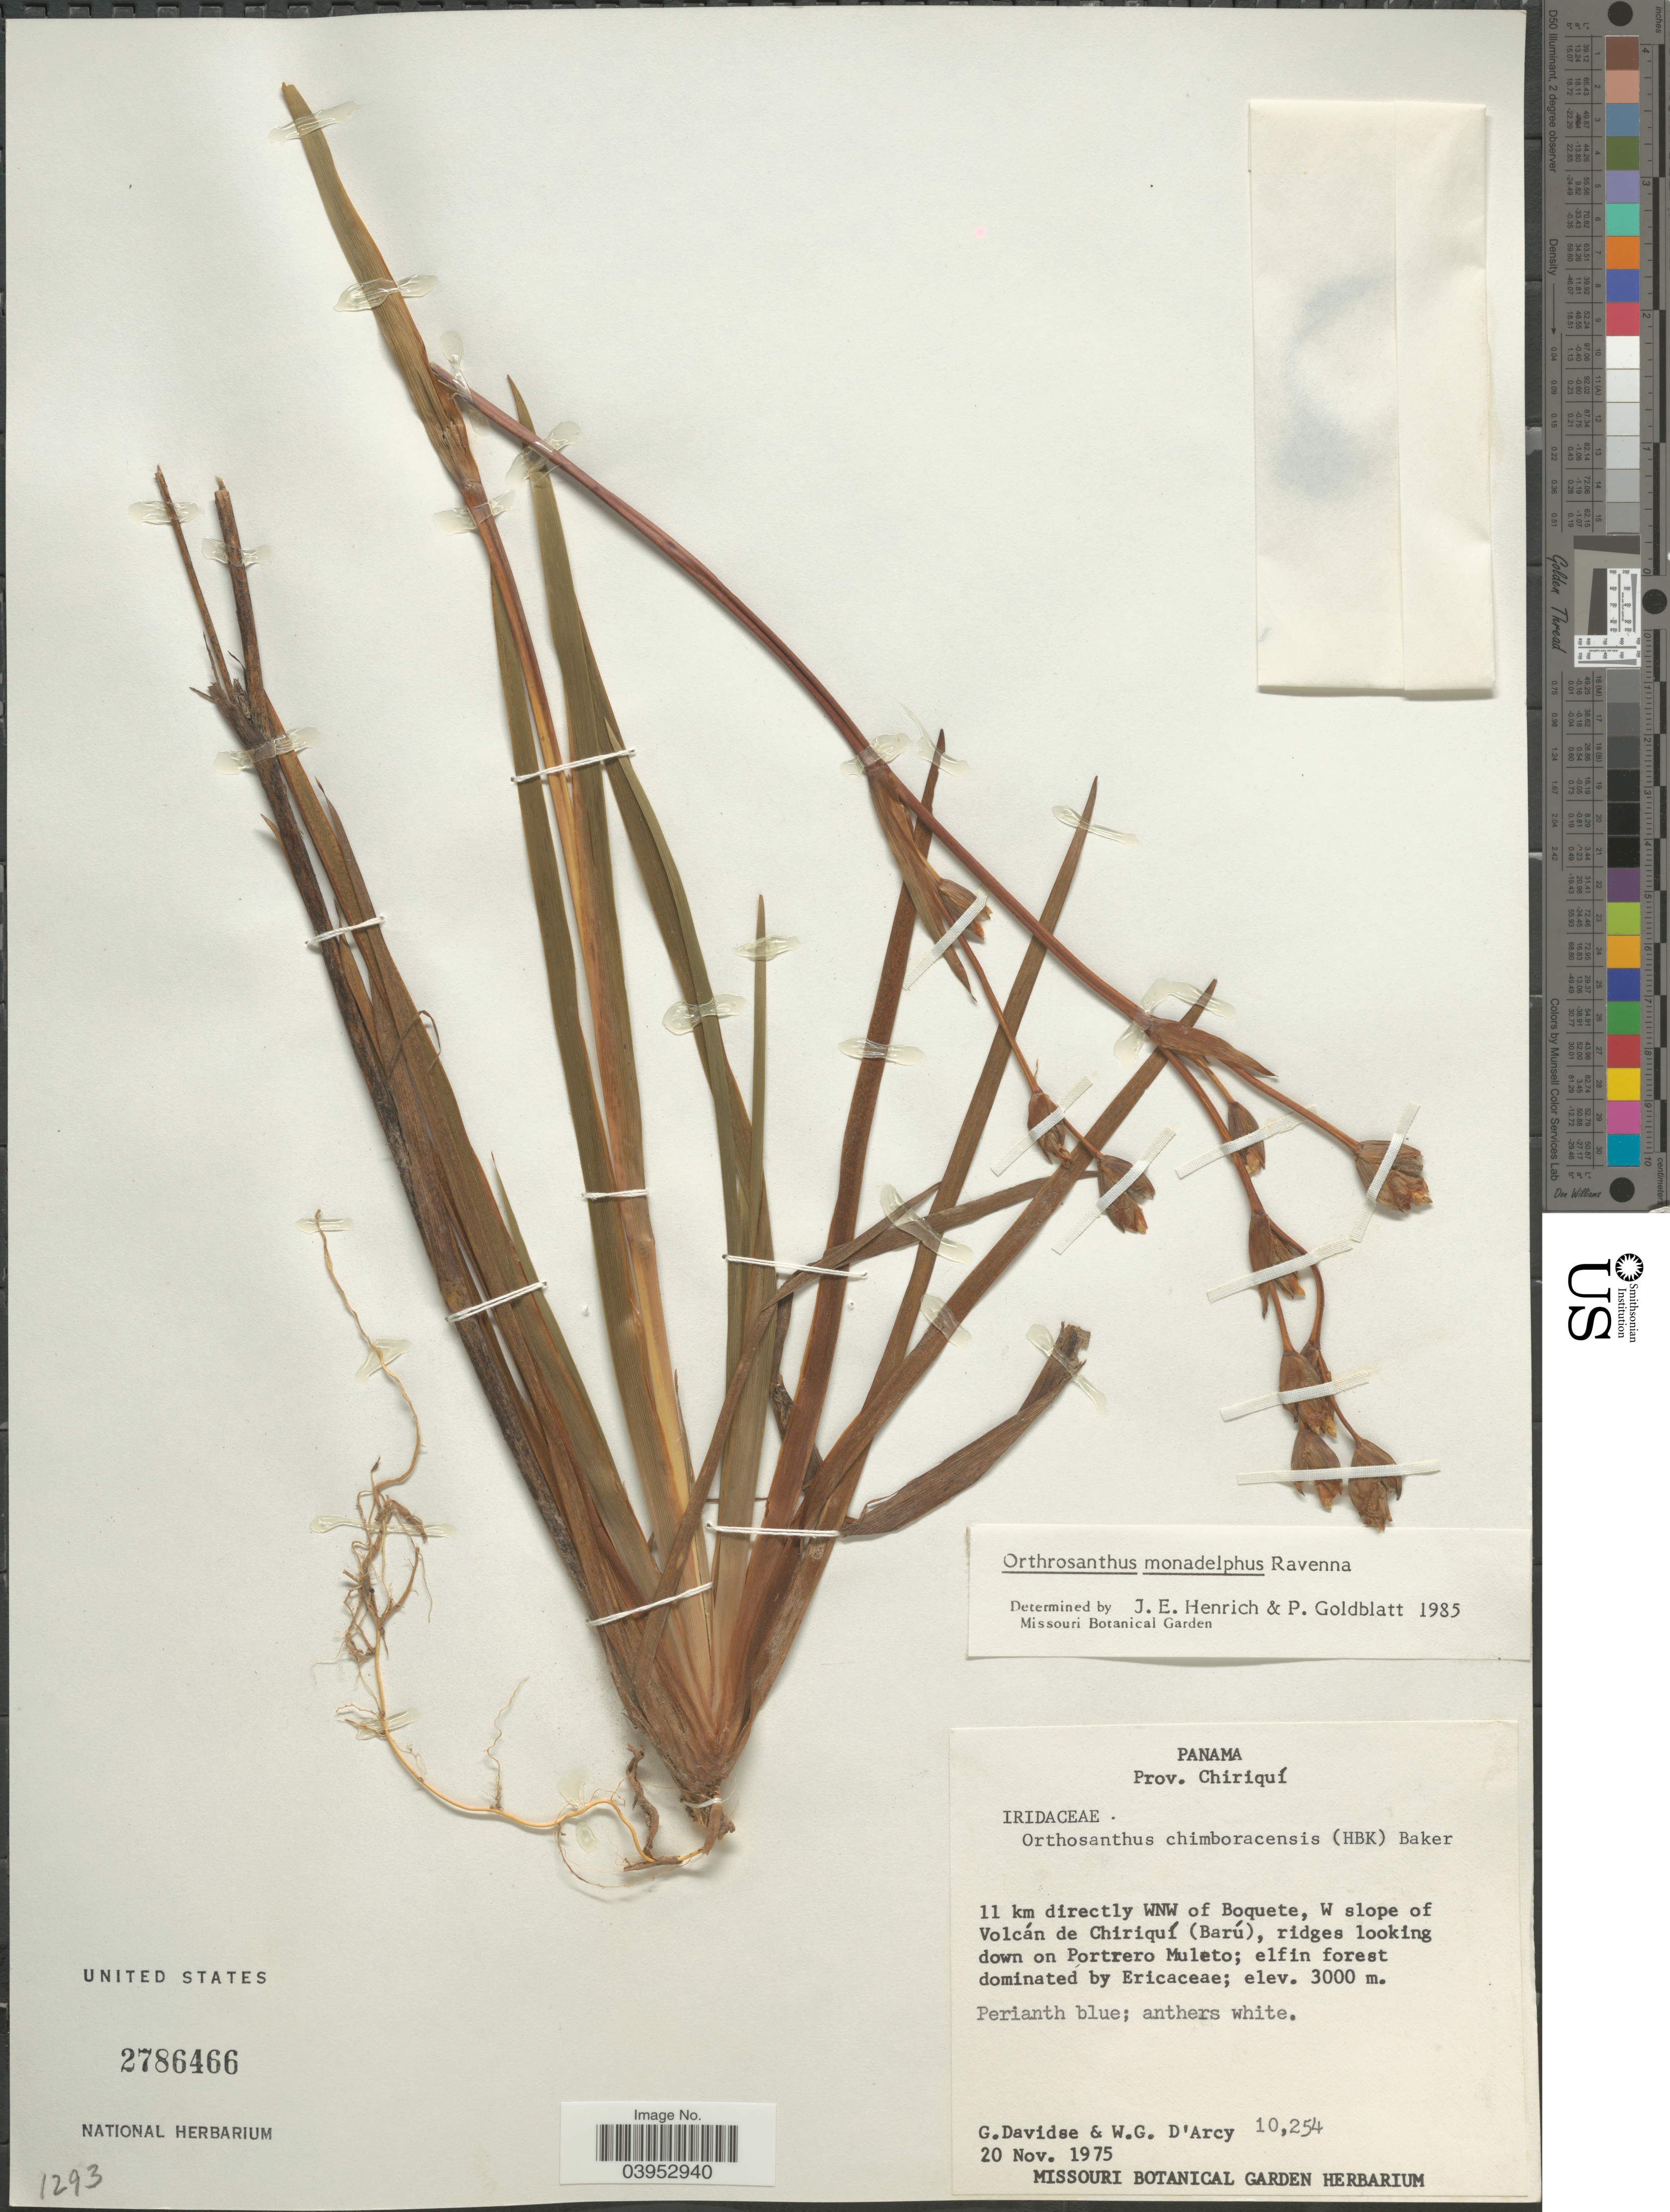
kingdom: Plantae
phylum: Tracheophyta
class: Liliopsida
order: Asparagales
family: Iridaceae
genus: Orthrosanthus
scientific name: Orthrosanthus monadelphus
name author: Ravenna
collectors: G. Davidse & W. G. D'Arcy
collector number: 10254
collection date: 1975-11-20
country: Panama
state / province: Chiriqui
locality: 11 km directly WNW of Boquete, W slope of Volcán de Chiriquí (Barú), ridges looking down on Portrero Muleto.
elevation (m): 3000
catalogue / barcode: US 2786466